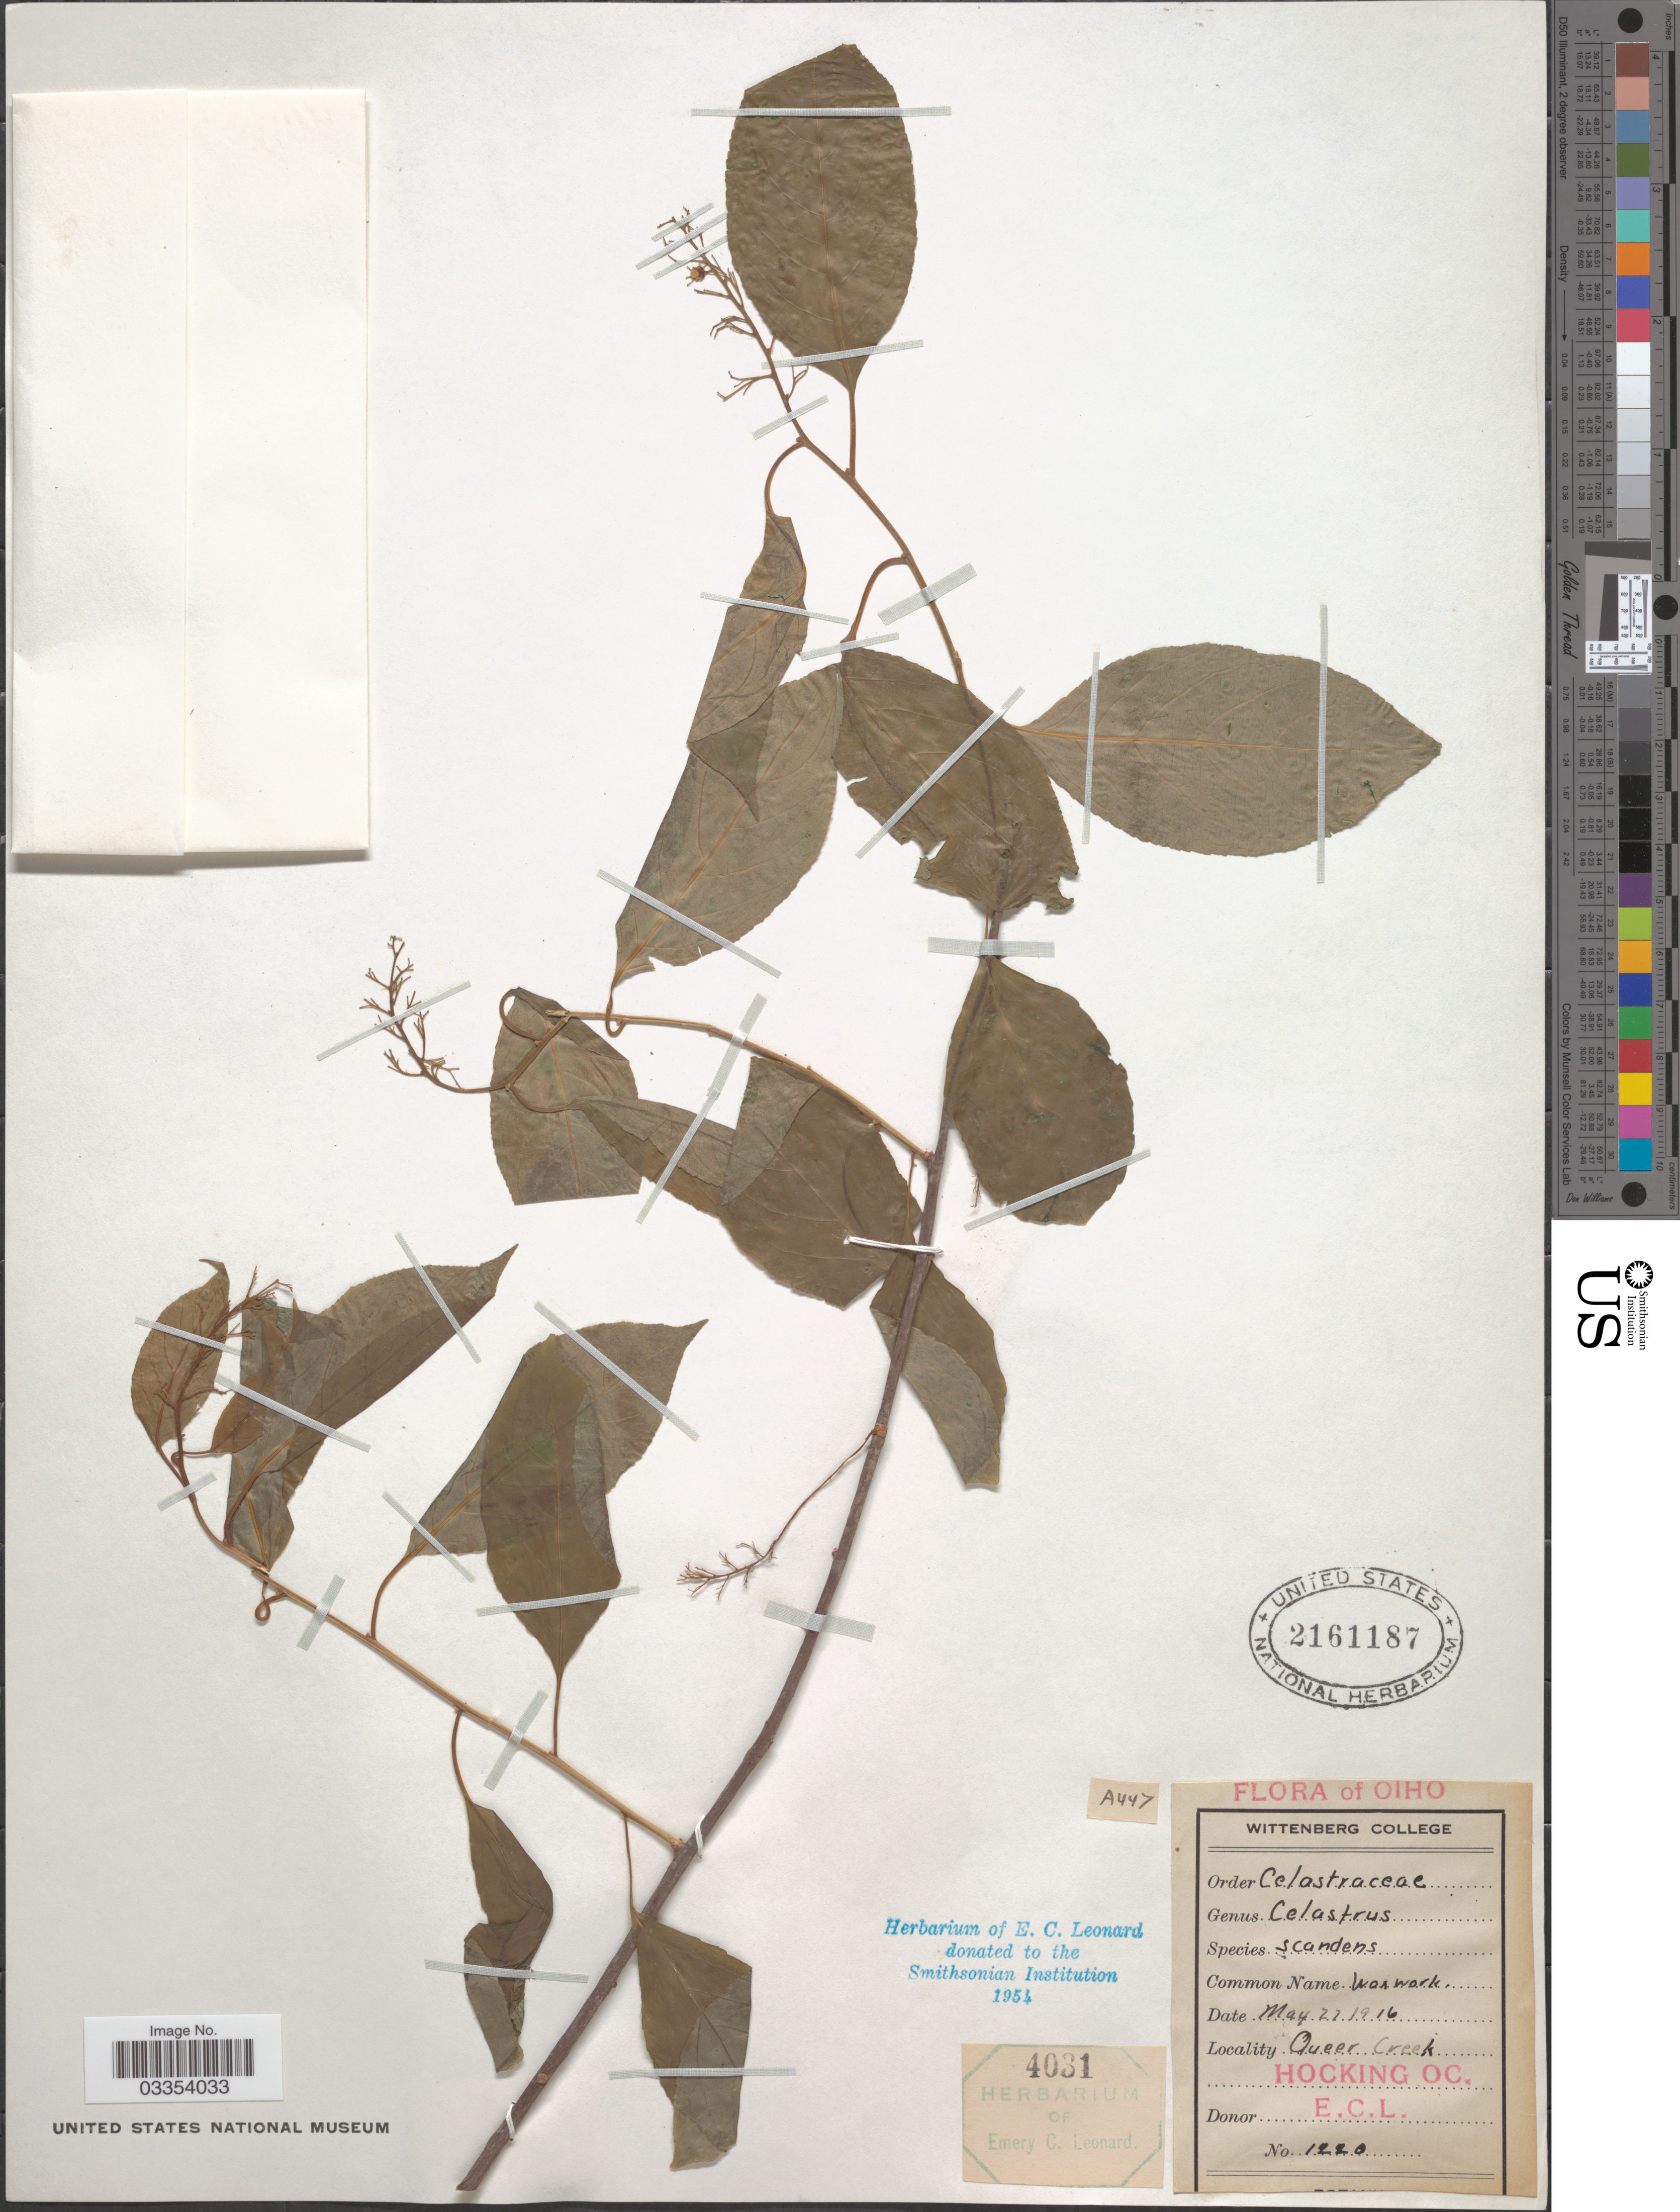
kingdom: Plantae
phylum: Tracheophyta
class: Magnoliopsida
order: Celastrales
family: Celastraceae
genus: Celastrus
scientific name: Celastrus scandens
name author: L.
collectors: E. C. Leonard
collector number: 1220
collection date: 1916-05-22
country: United States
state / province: Ohio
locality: Queer Creek. Hocking Oc.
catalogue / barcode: US 2161187